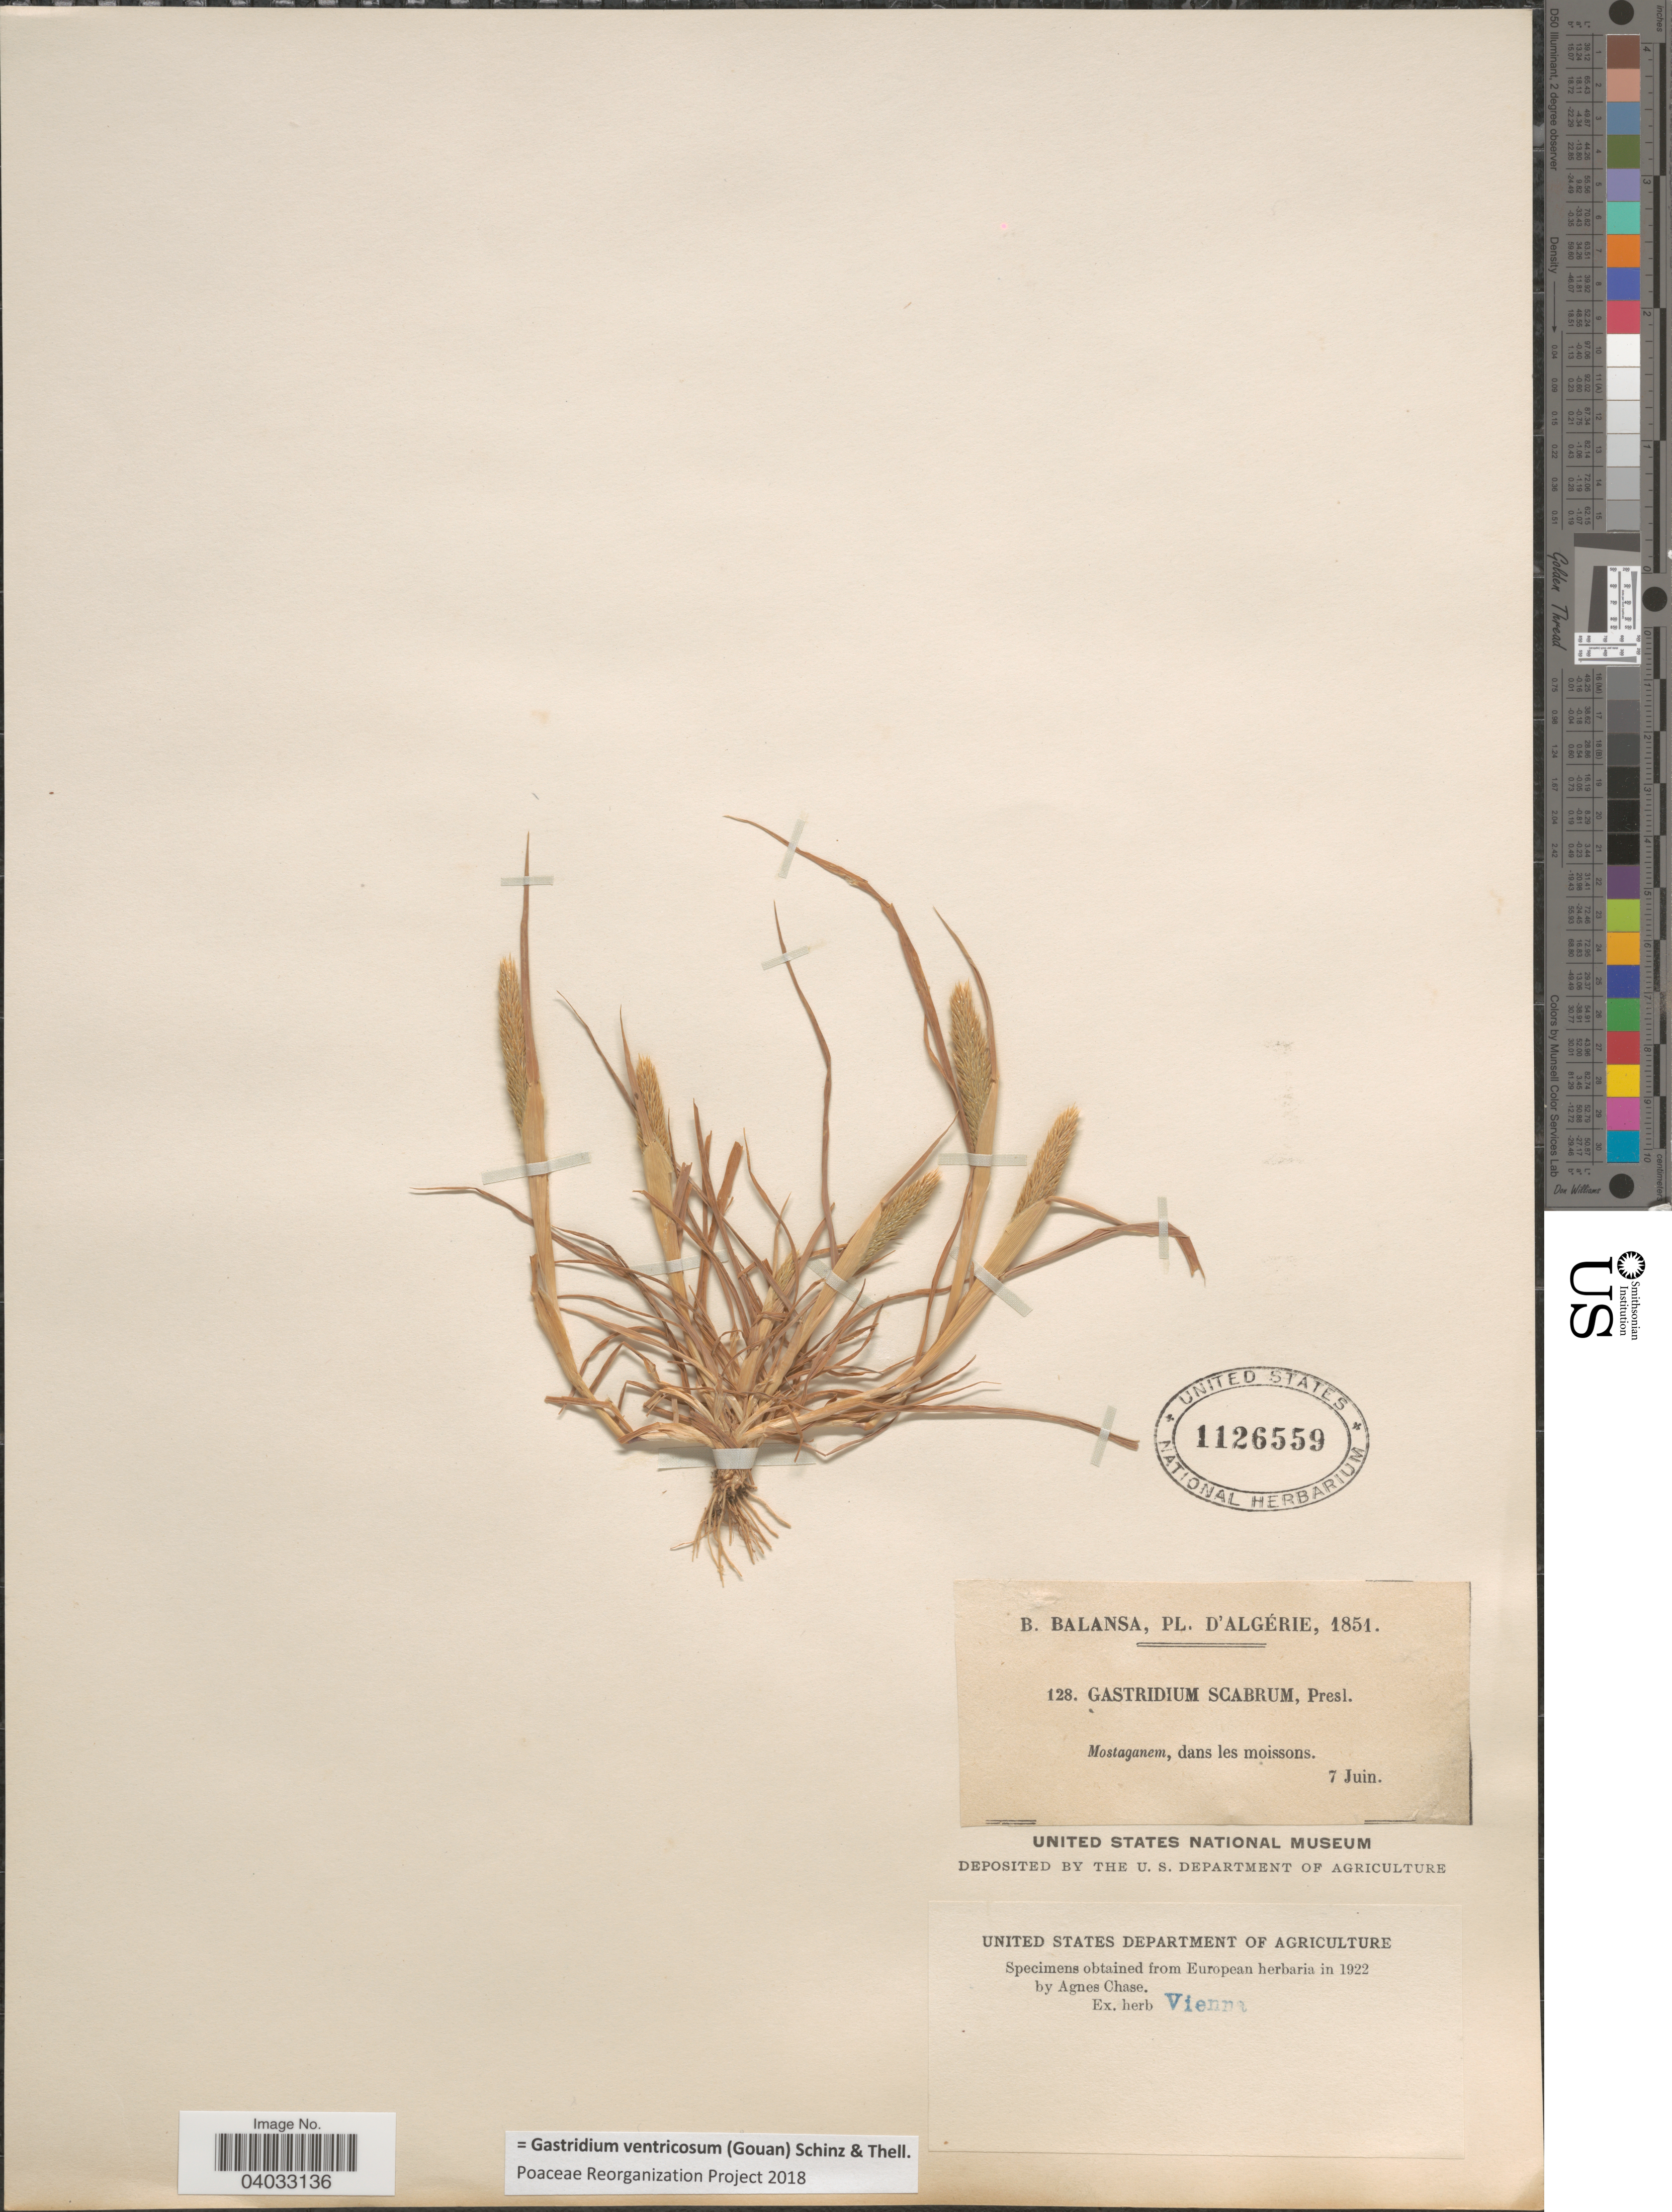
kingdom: Plantae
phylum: Tracheophyta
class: Liliopsida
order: Poales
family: Poaceae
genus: Gastridium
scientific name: Gastridium ventricosum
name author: (Gouan) Schinz & Thell.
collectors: B. Balansa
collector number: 128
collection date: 1851-06-07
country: Algeria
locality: D'Algérie. Mostaganem, dans les moissons.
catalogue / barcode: US 1126559